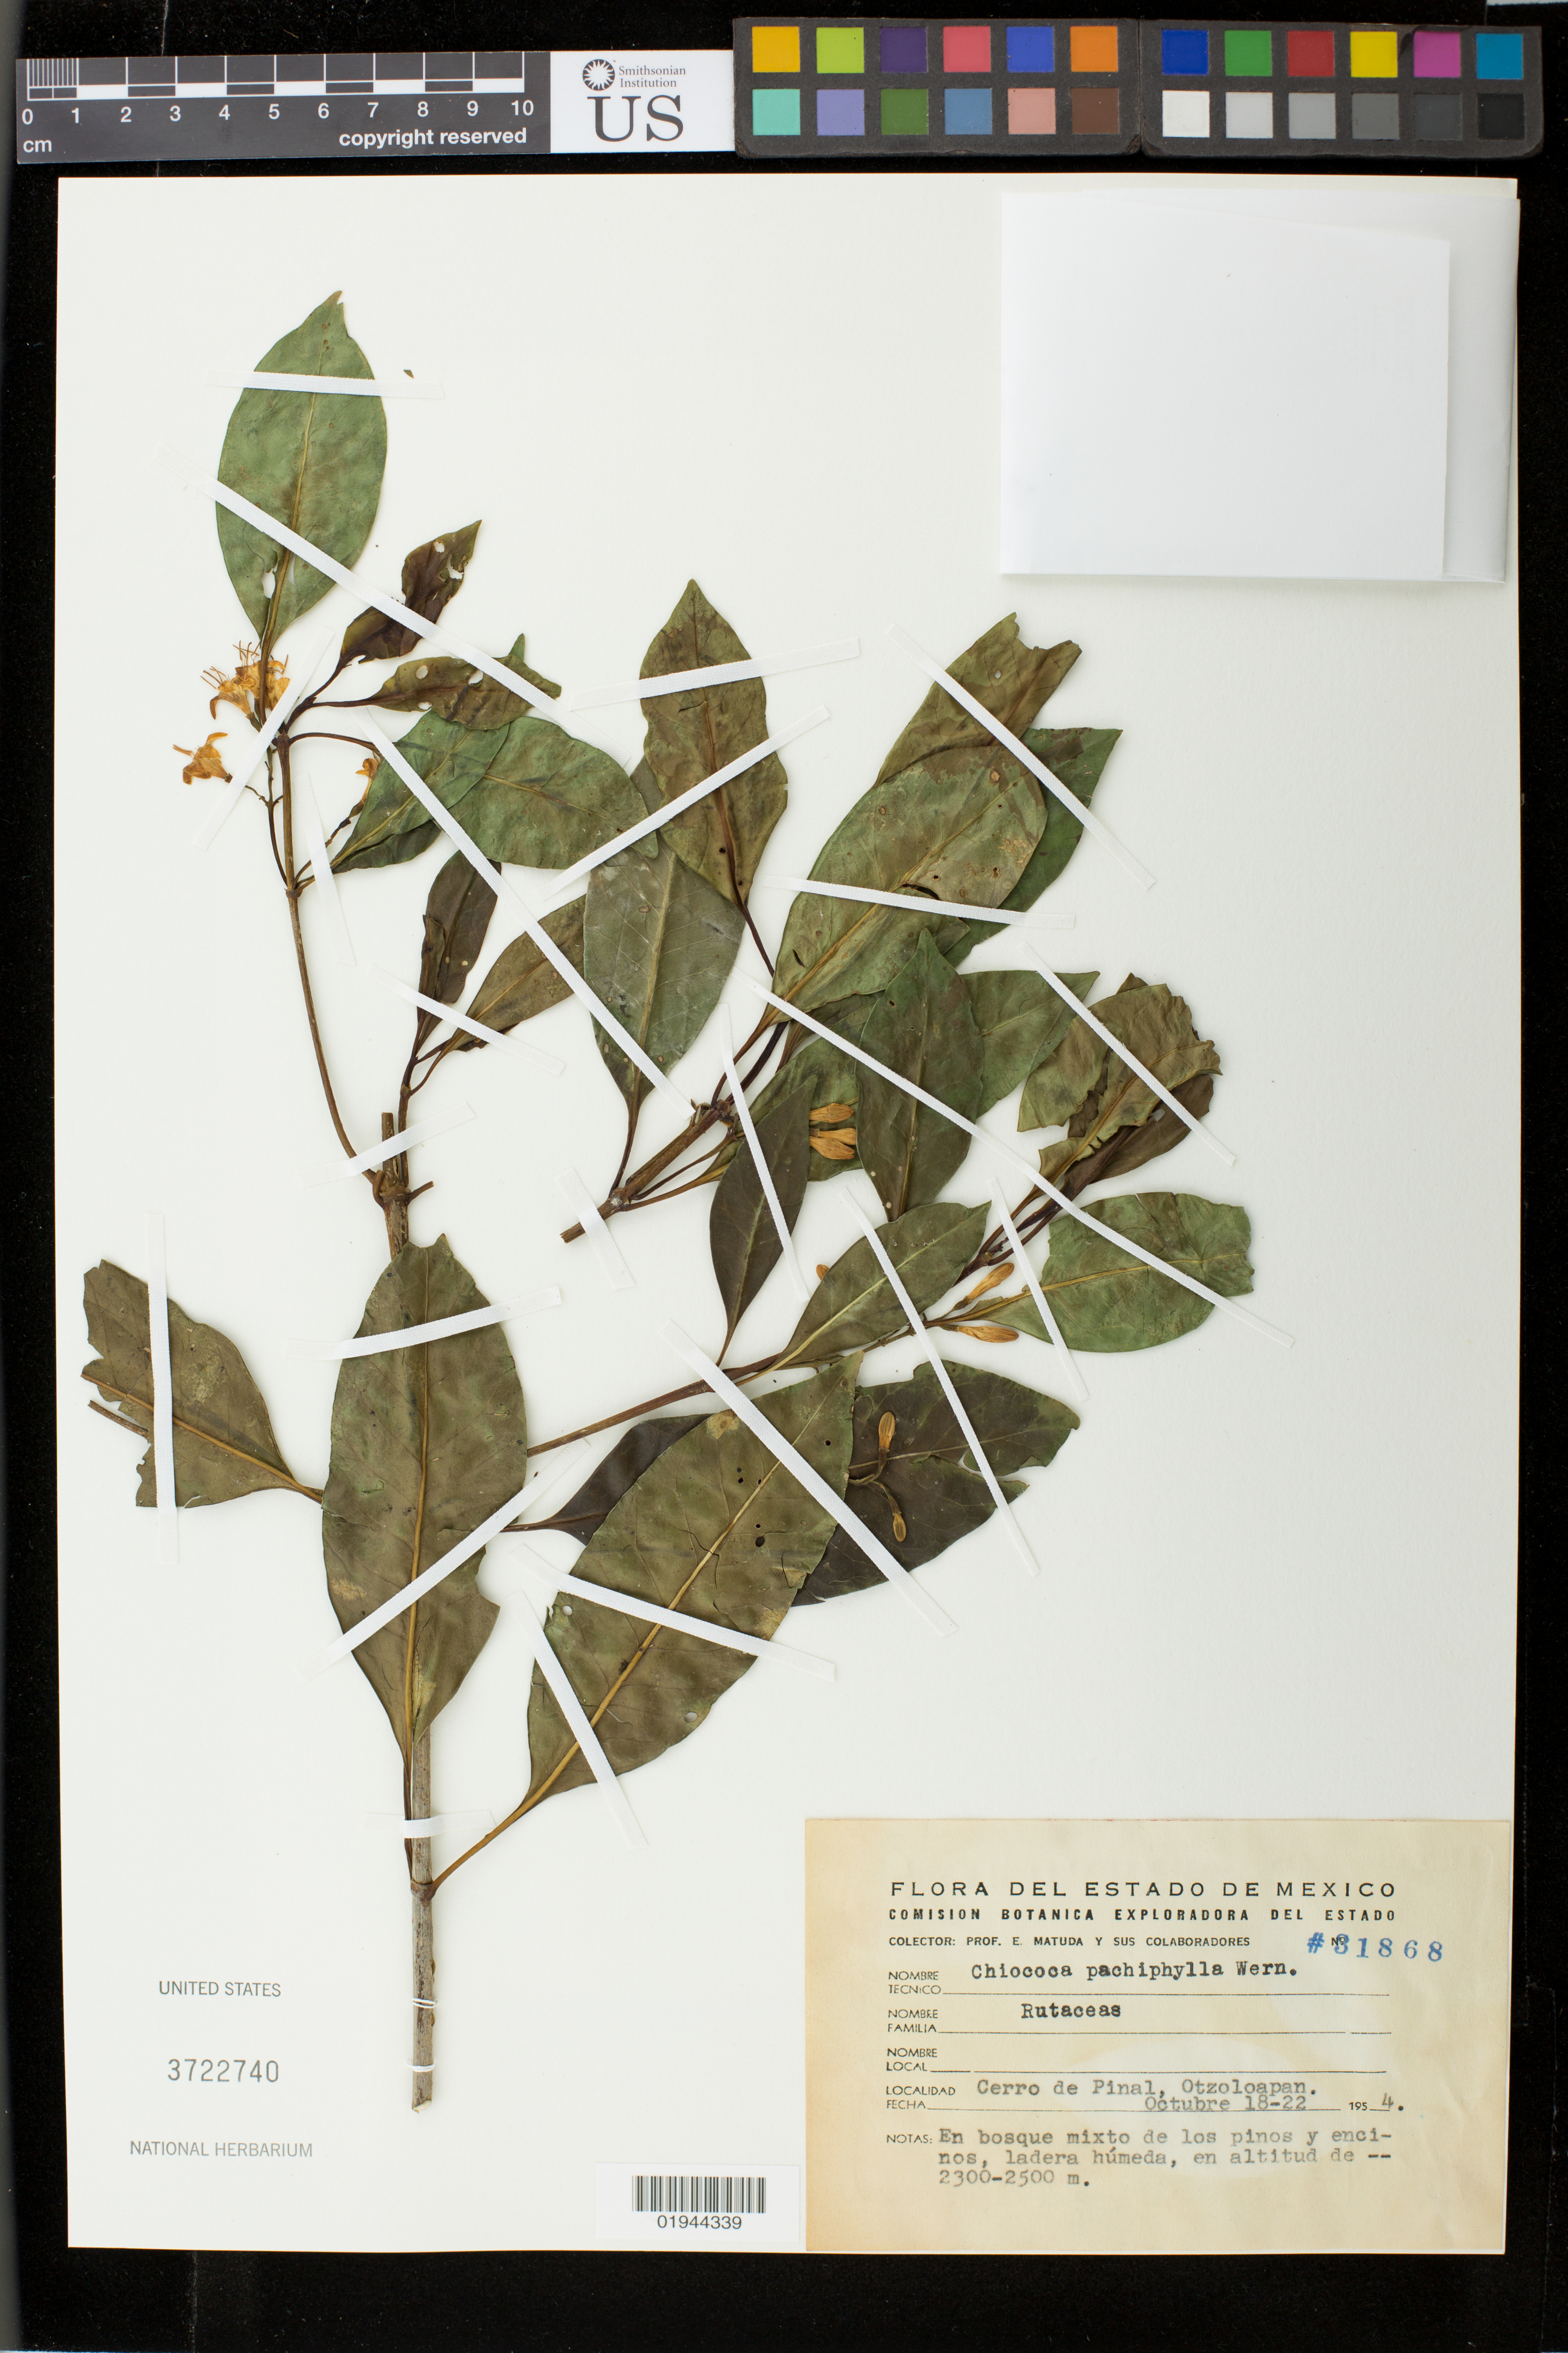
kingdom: Plantae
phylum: Tracheophyta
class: Magnoliopsida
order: Gentianales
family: Rubiaceae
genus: Chiococca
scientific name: Chiococca pachyphylla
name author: Wernham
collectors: E. Matuda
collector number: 31868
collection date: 1954-10-18/1954-10-22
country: Mexico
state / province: Mexico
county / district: Otzoloapan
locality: Cerro de Pinal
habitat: En bosque mixto de los pinos y encinos, ladera humeda.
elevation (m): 2300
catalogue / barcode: US 3722740